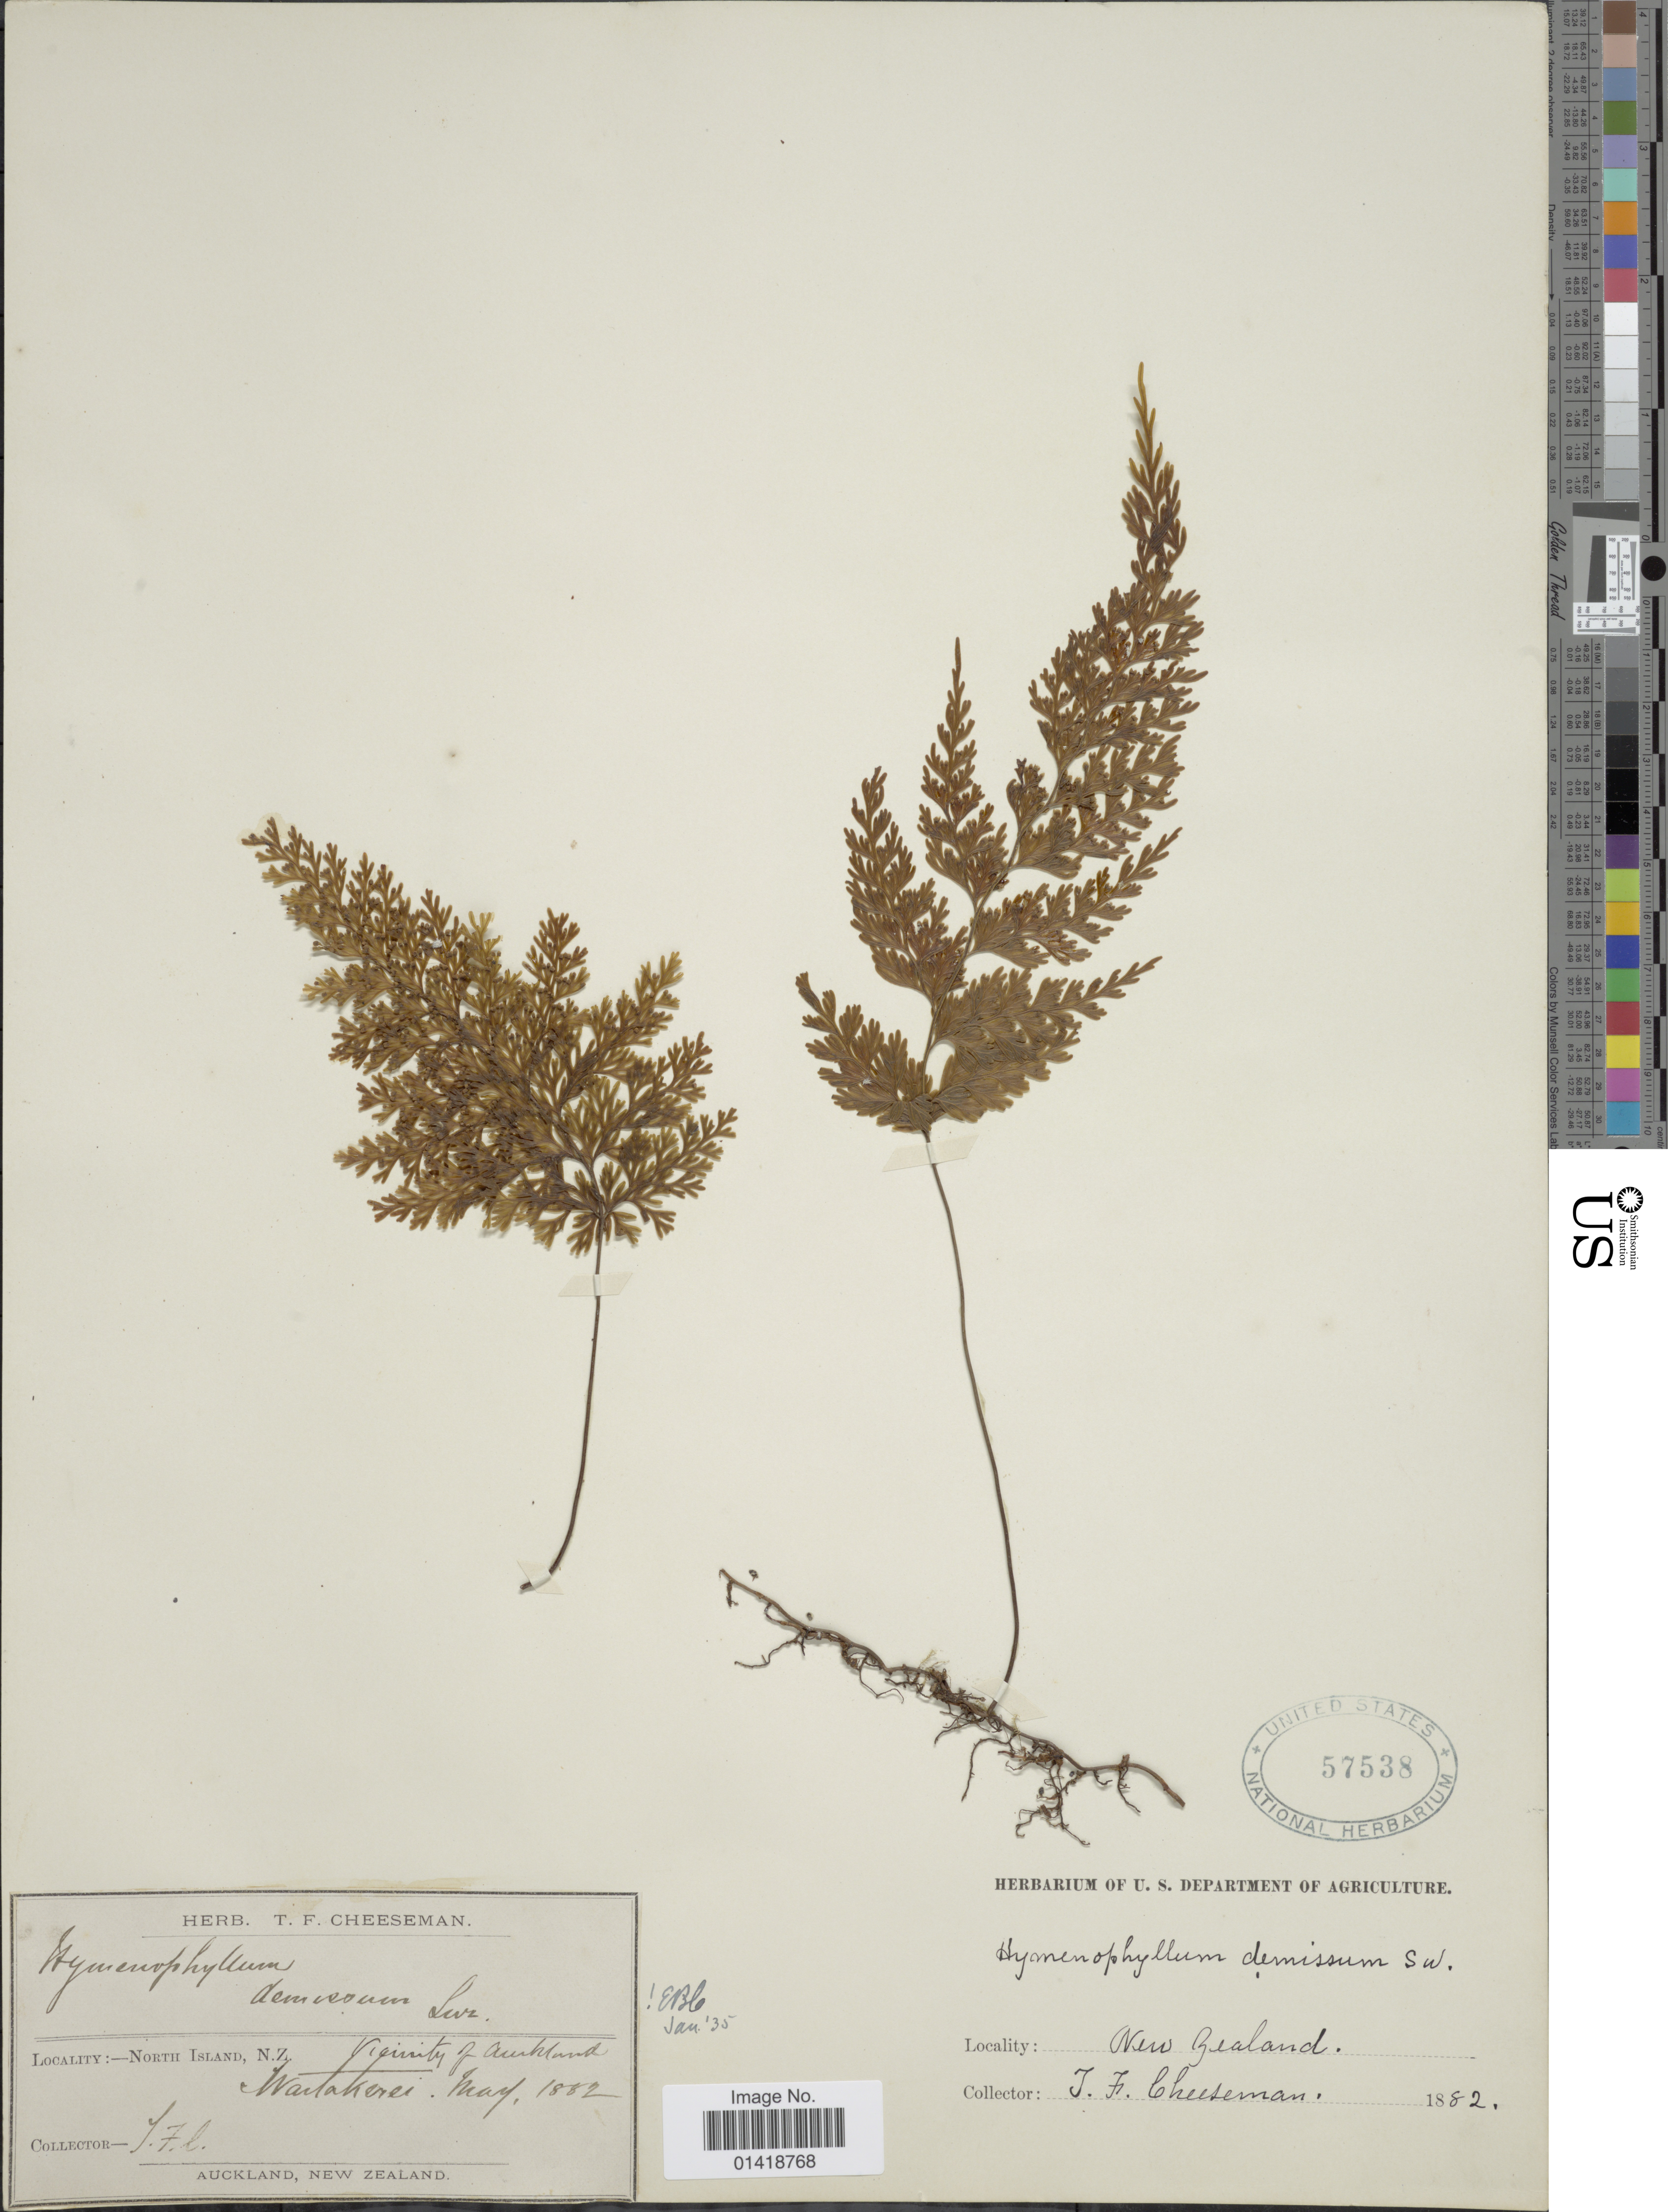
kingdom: Plantae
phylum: Tracheophyta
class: Polypodiopsida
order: Hymenophyllales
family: Hymenophyllaceae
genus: Hymenophyllum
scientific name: Hymenophyllum demissum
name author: Sw.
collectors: T. F. Cheeseman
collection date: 1882-05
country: New Zealand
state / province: Auckland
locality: North Island. Vicinity of Auckland. Waitakerie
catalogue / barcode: US 57538